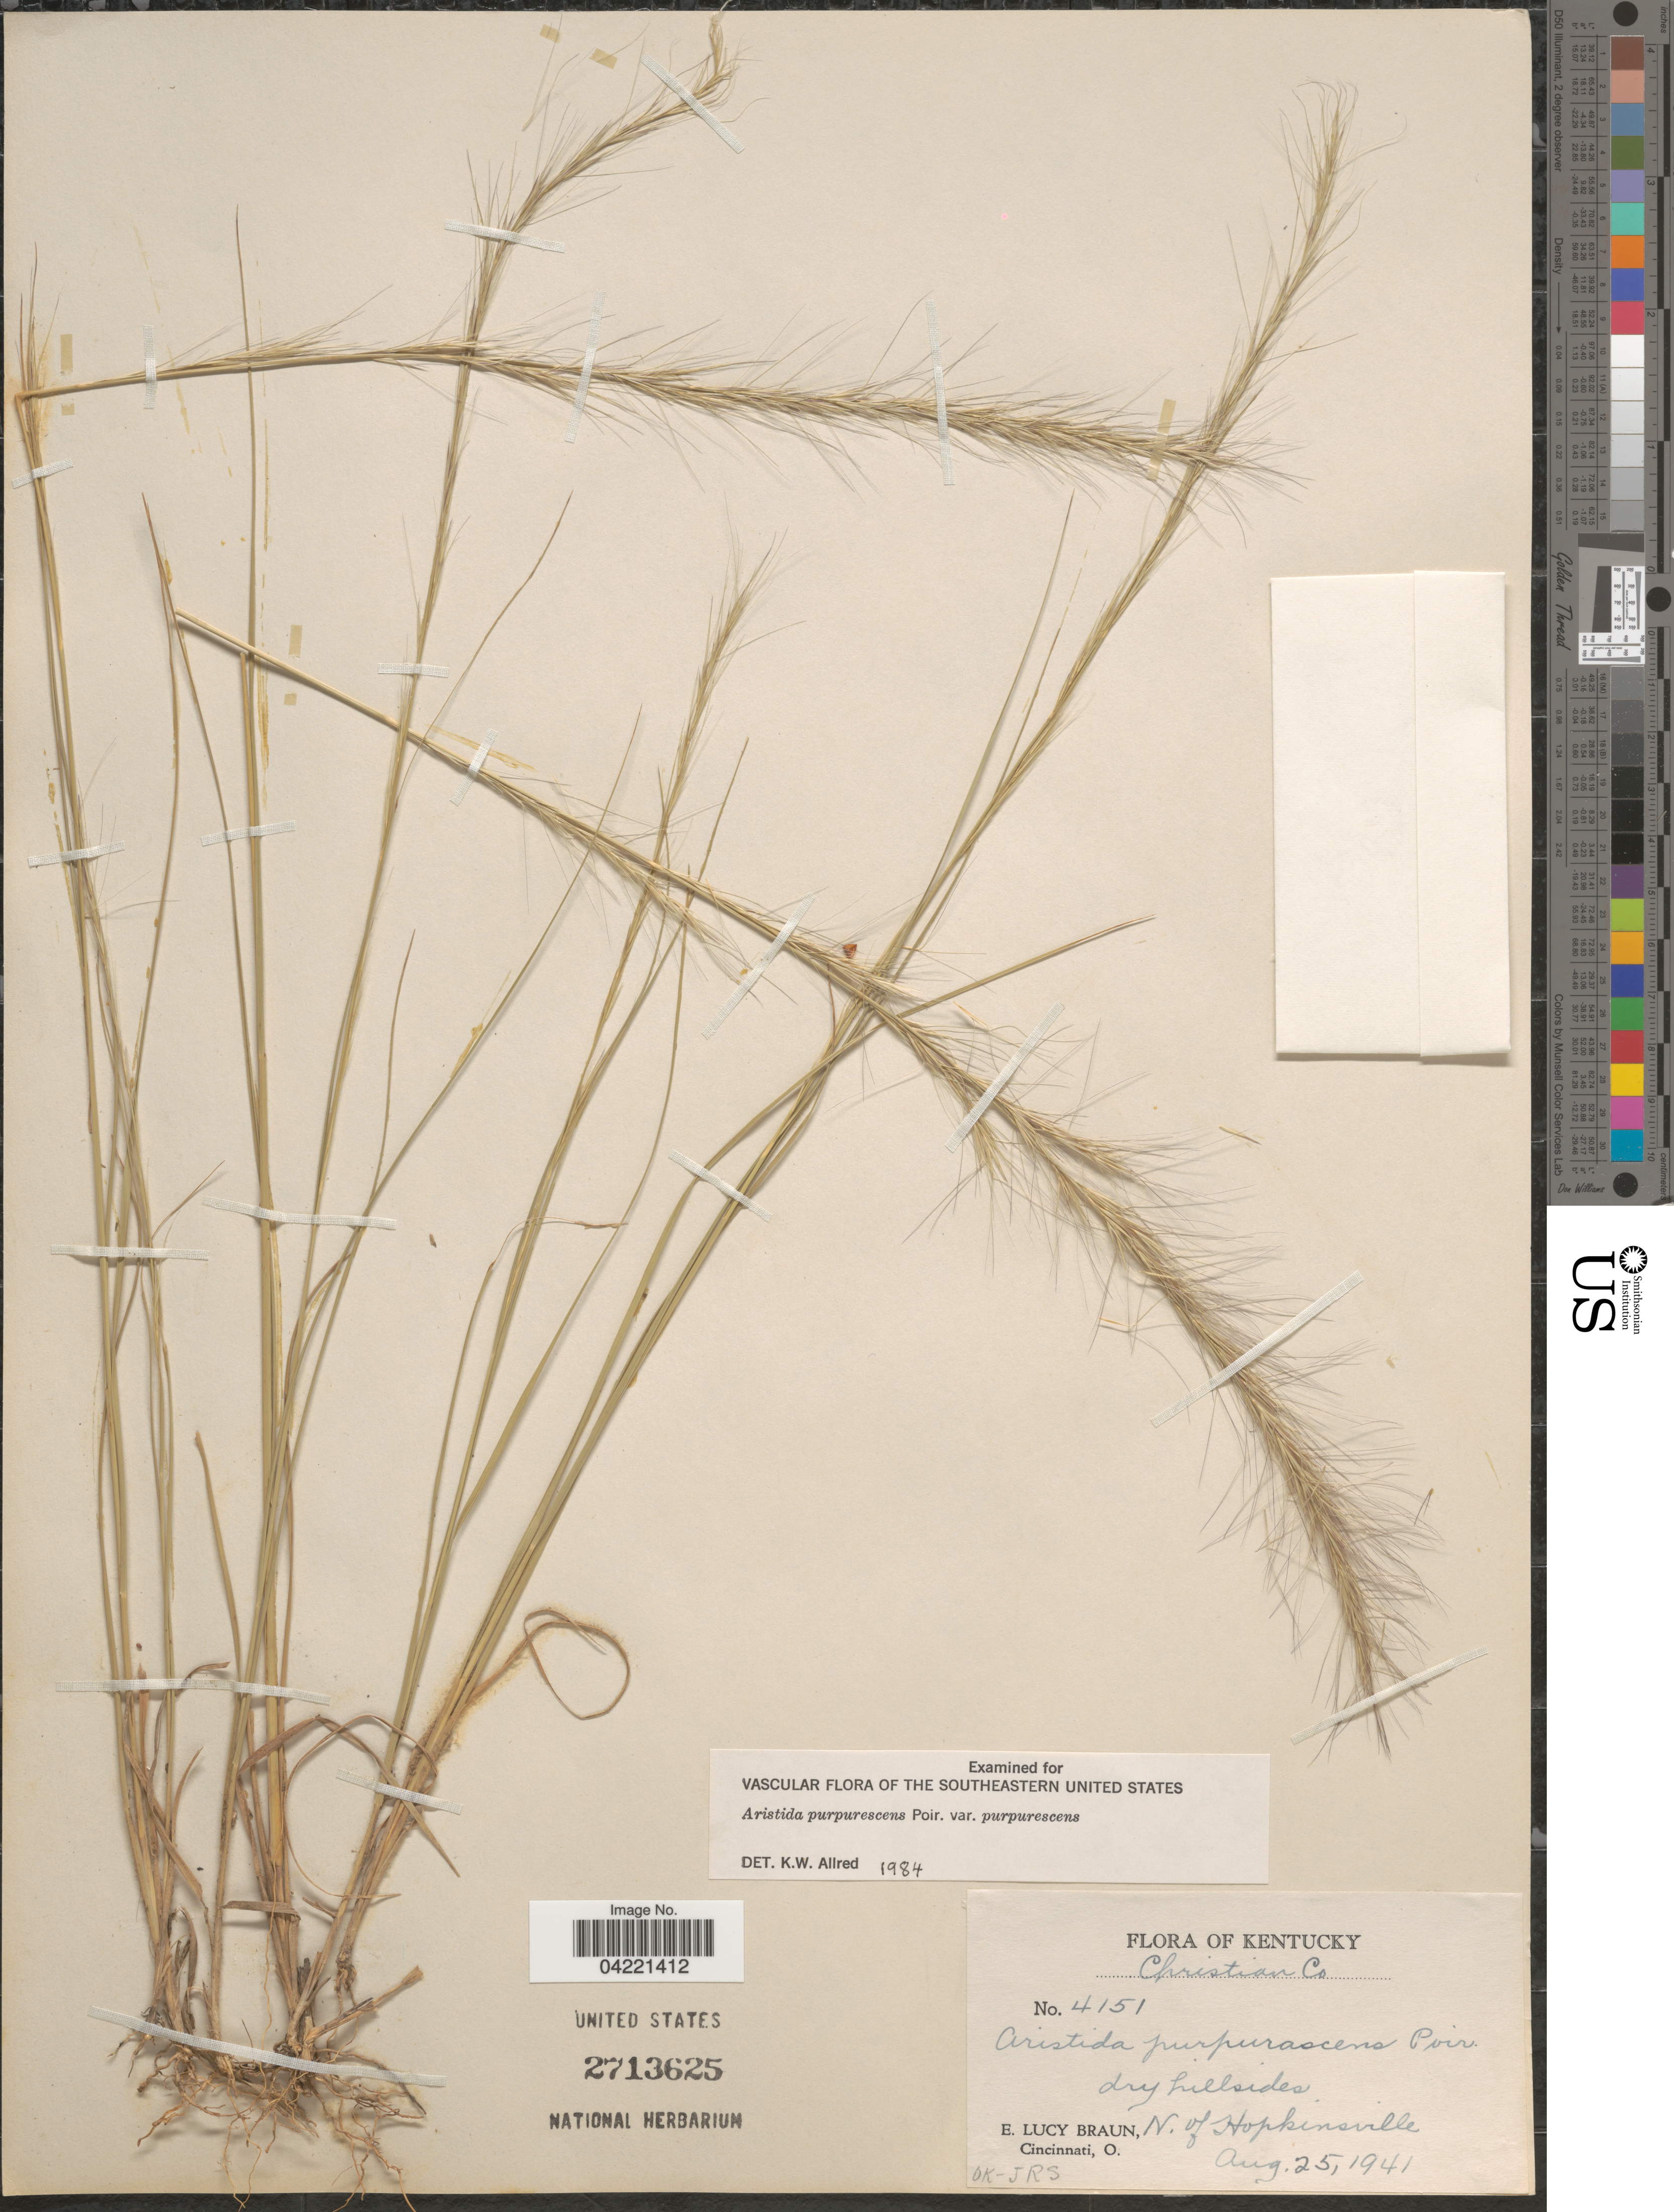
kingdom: Plantae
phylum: Tracheophyta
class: Liliopsida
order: Poales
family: Poaceae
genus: Aristida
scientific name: Aristida purpurascens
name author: Poir.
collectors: E. L. Braun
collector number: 4151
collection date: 1941-08-25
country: United States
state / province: Kentucky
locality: Christian Co. Dry hillsides, N. of Hopkinsville.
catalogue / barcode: US 2713625